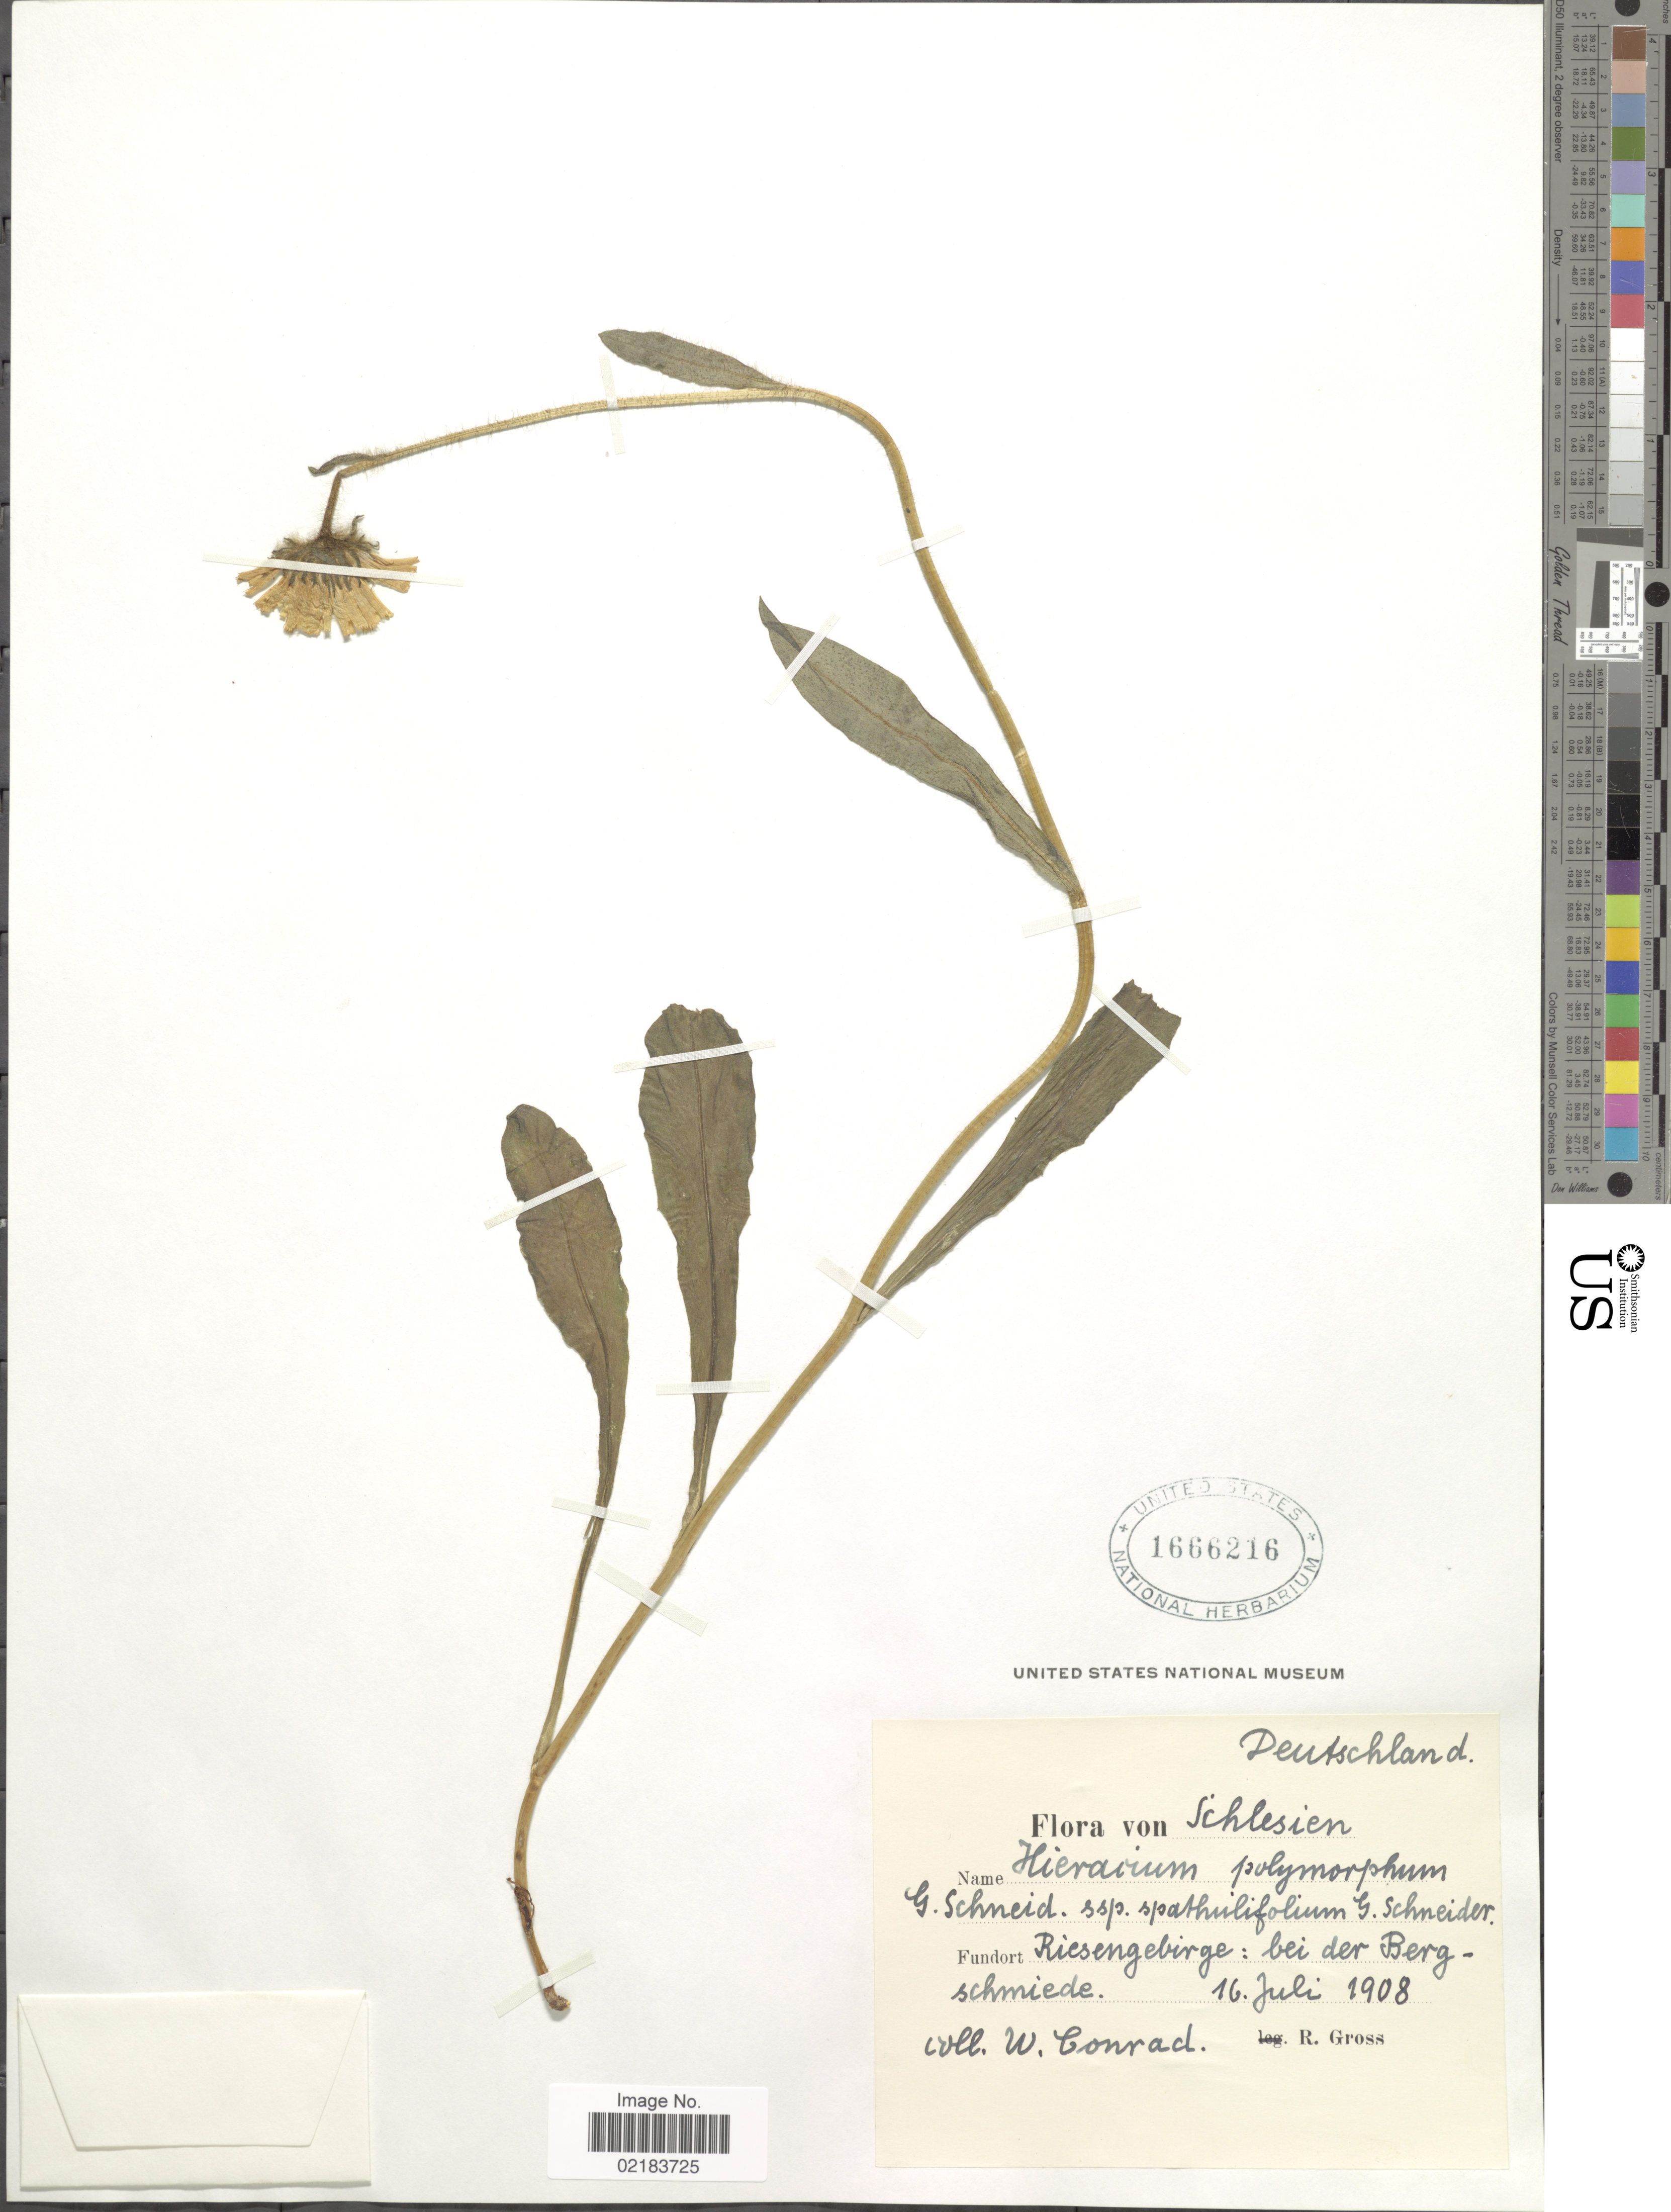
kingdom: Plantae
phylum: Tracheophyta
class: Magnoliopsida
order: Asterales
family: Asteraceae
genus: Hieracium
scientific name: Hieracium fritzei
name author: F.W. Schultz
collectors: W. Conrad & R. Gross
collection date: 1908-07-16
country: Germany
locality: Deutschland. Schlesien. Riesengebirge: bei der Bergschmiede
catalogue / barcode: US 1666216